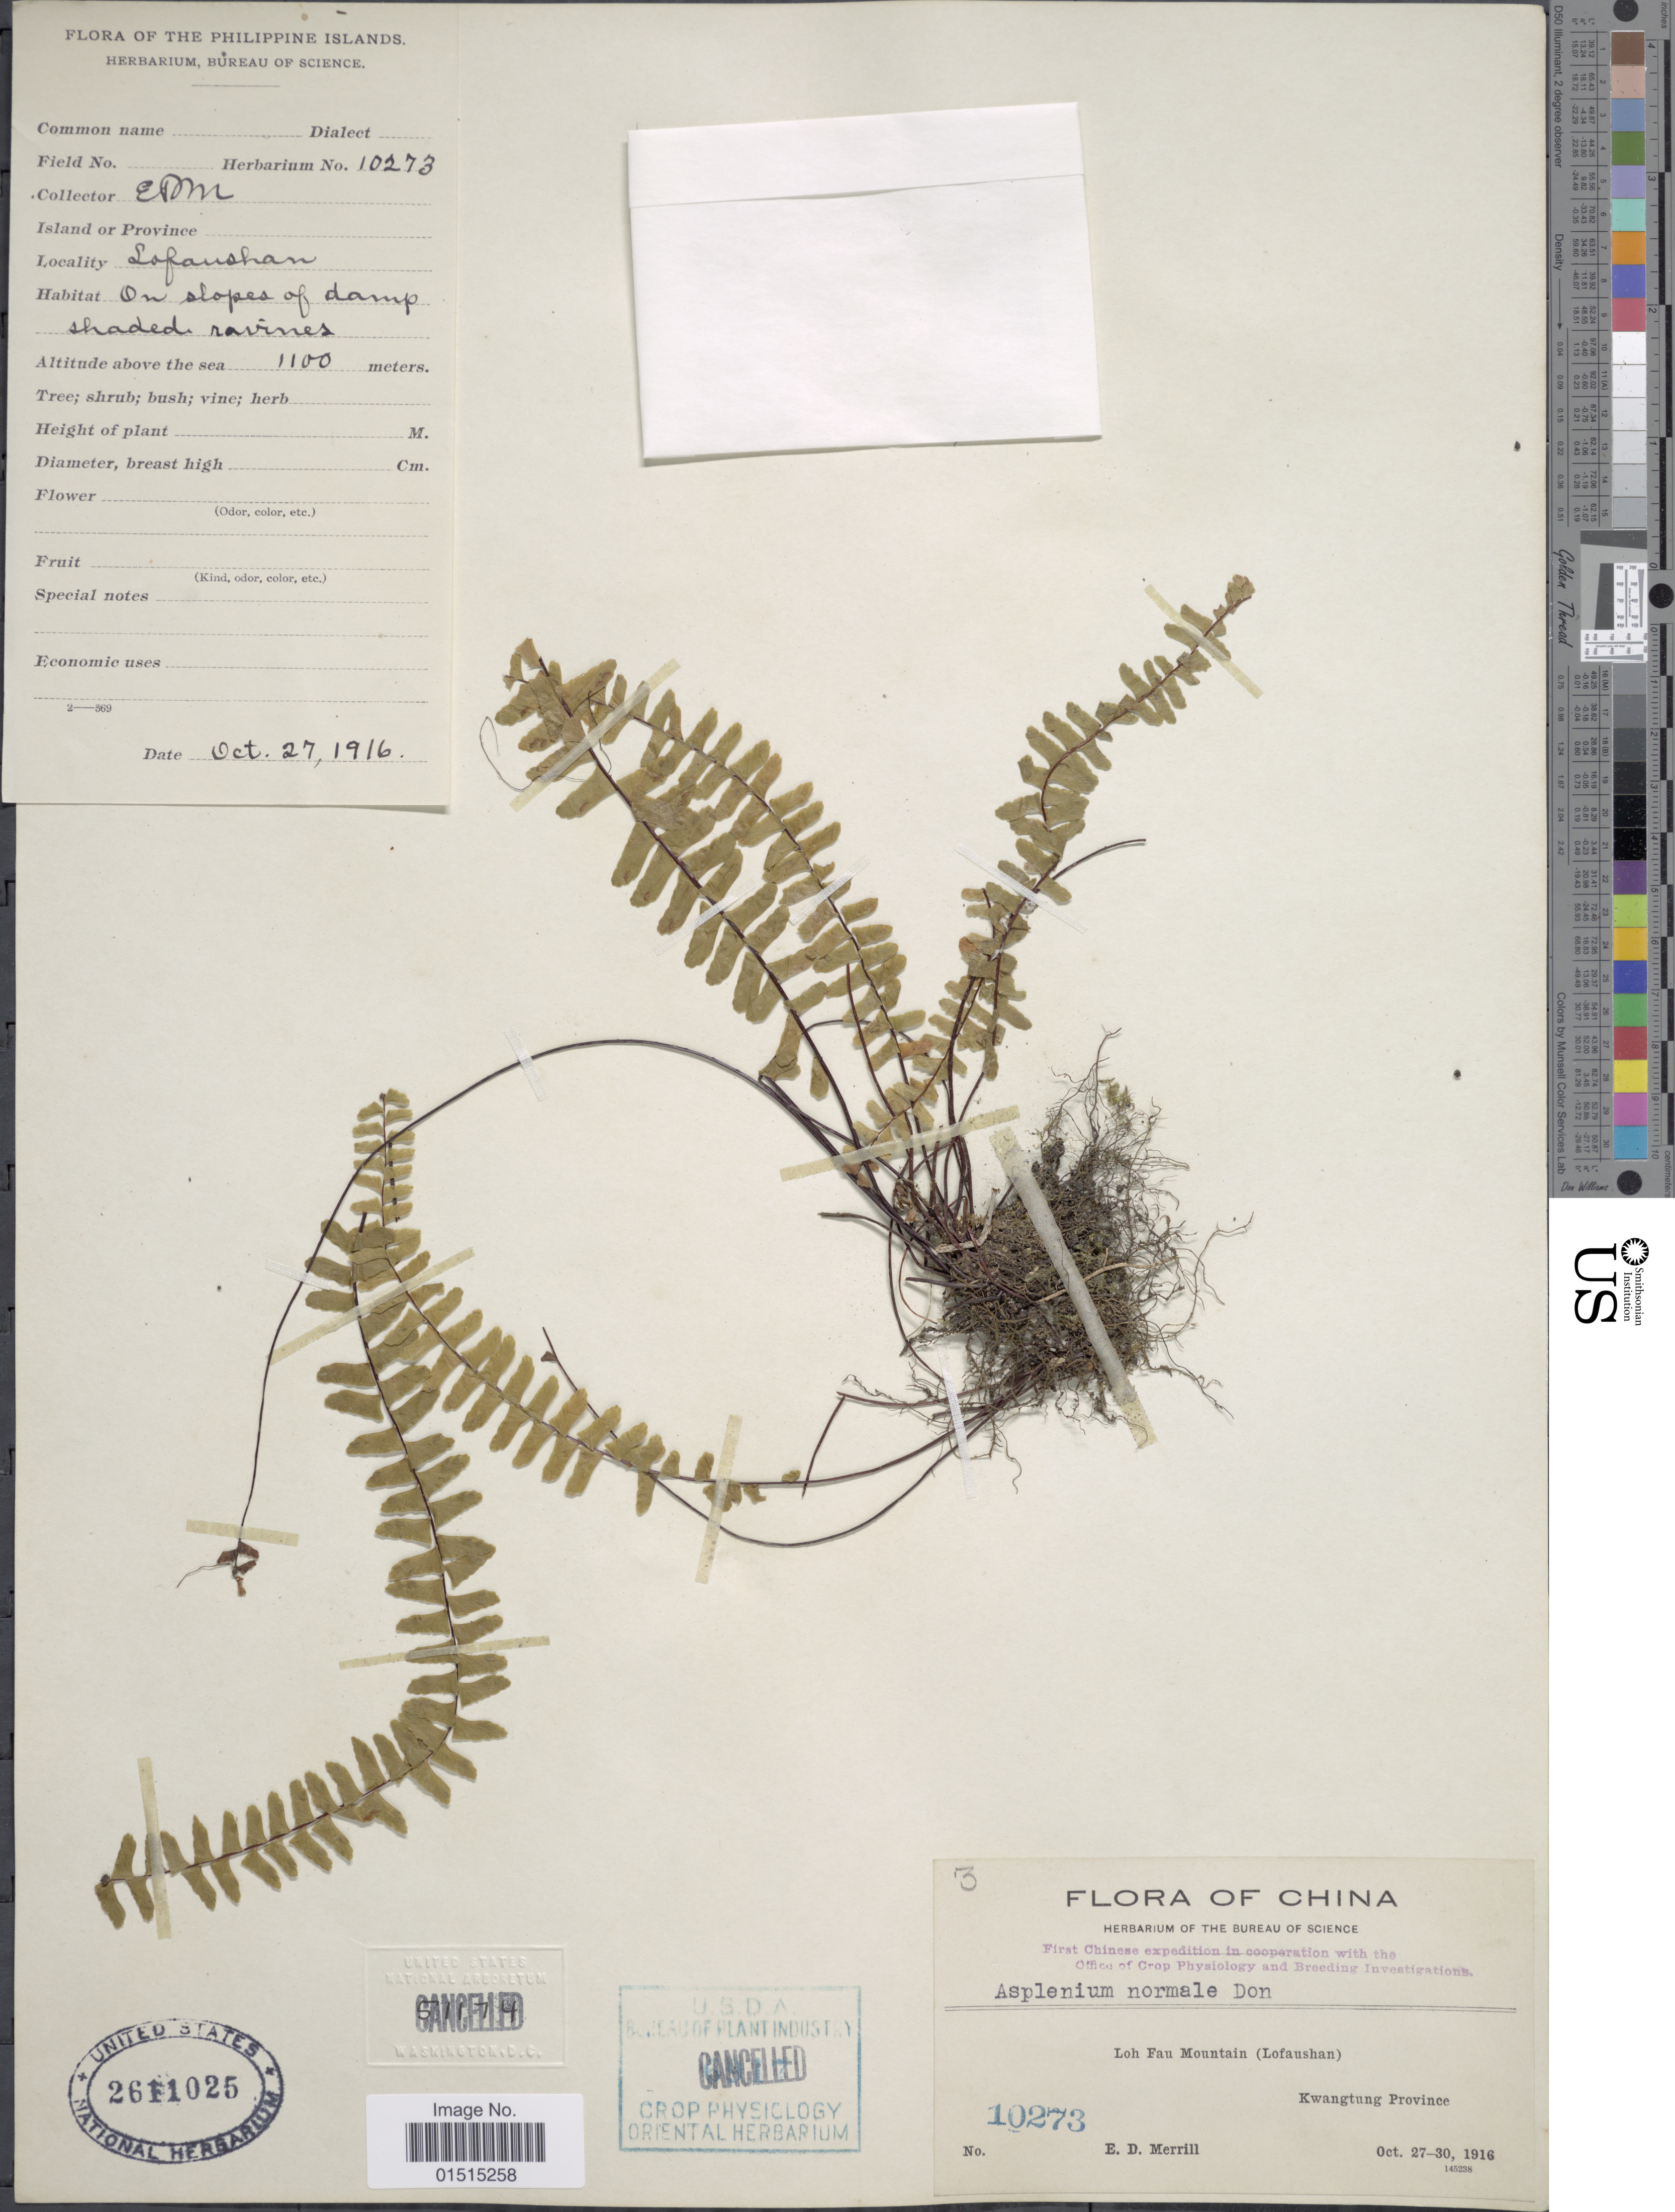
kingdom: Plantae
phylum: Tracheophyta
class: Polypodiopsida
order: Polypodiales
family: Aspleniaceae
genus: Asplenium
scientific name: Asplenium normale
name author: D. Don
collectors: E. D. Merrill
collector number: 10273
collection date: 1916-10-27/1916-10-30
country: China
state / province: Guangdong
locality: Loh Fau Mountain (Lofaushan), Kwangtung Province [Guangdong Province]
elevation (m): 1100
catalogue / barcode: US 2611025